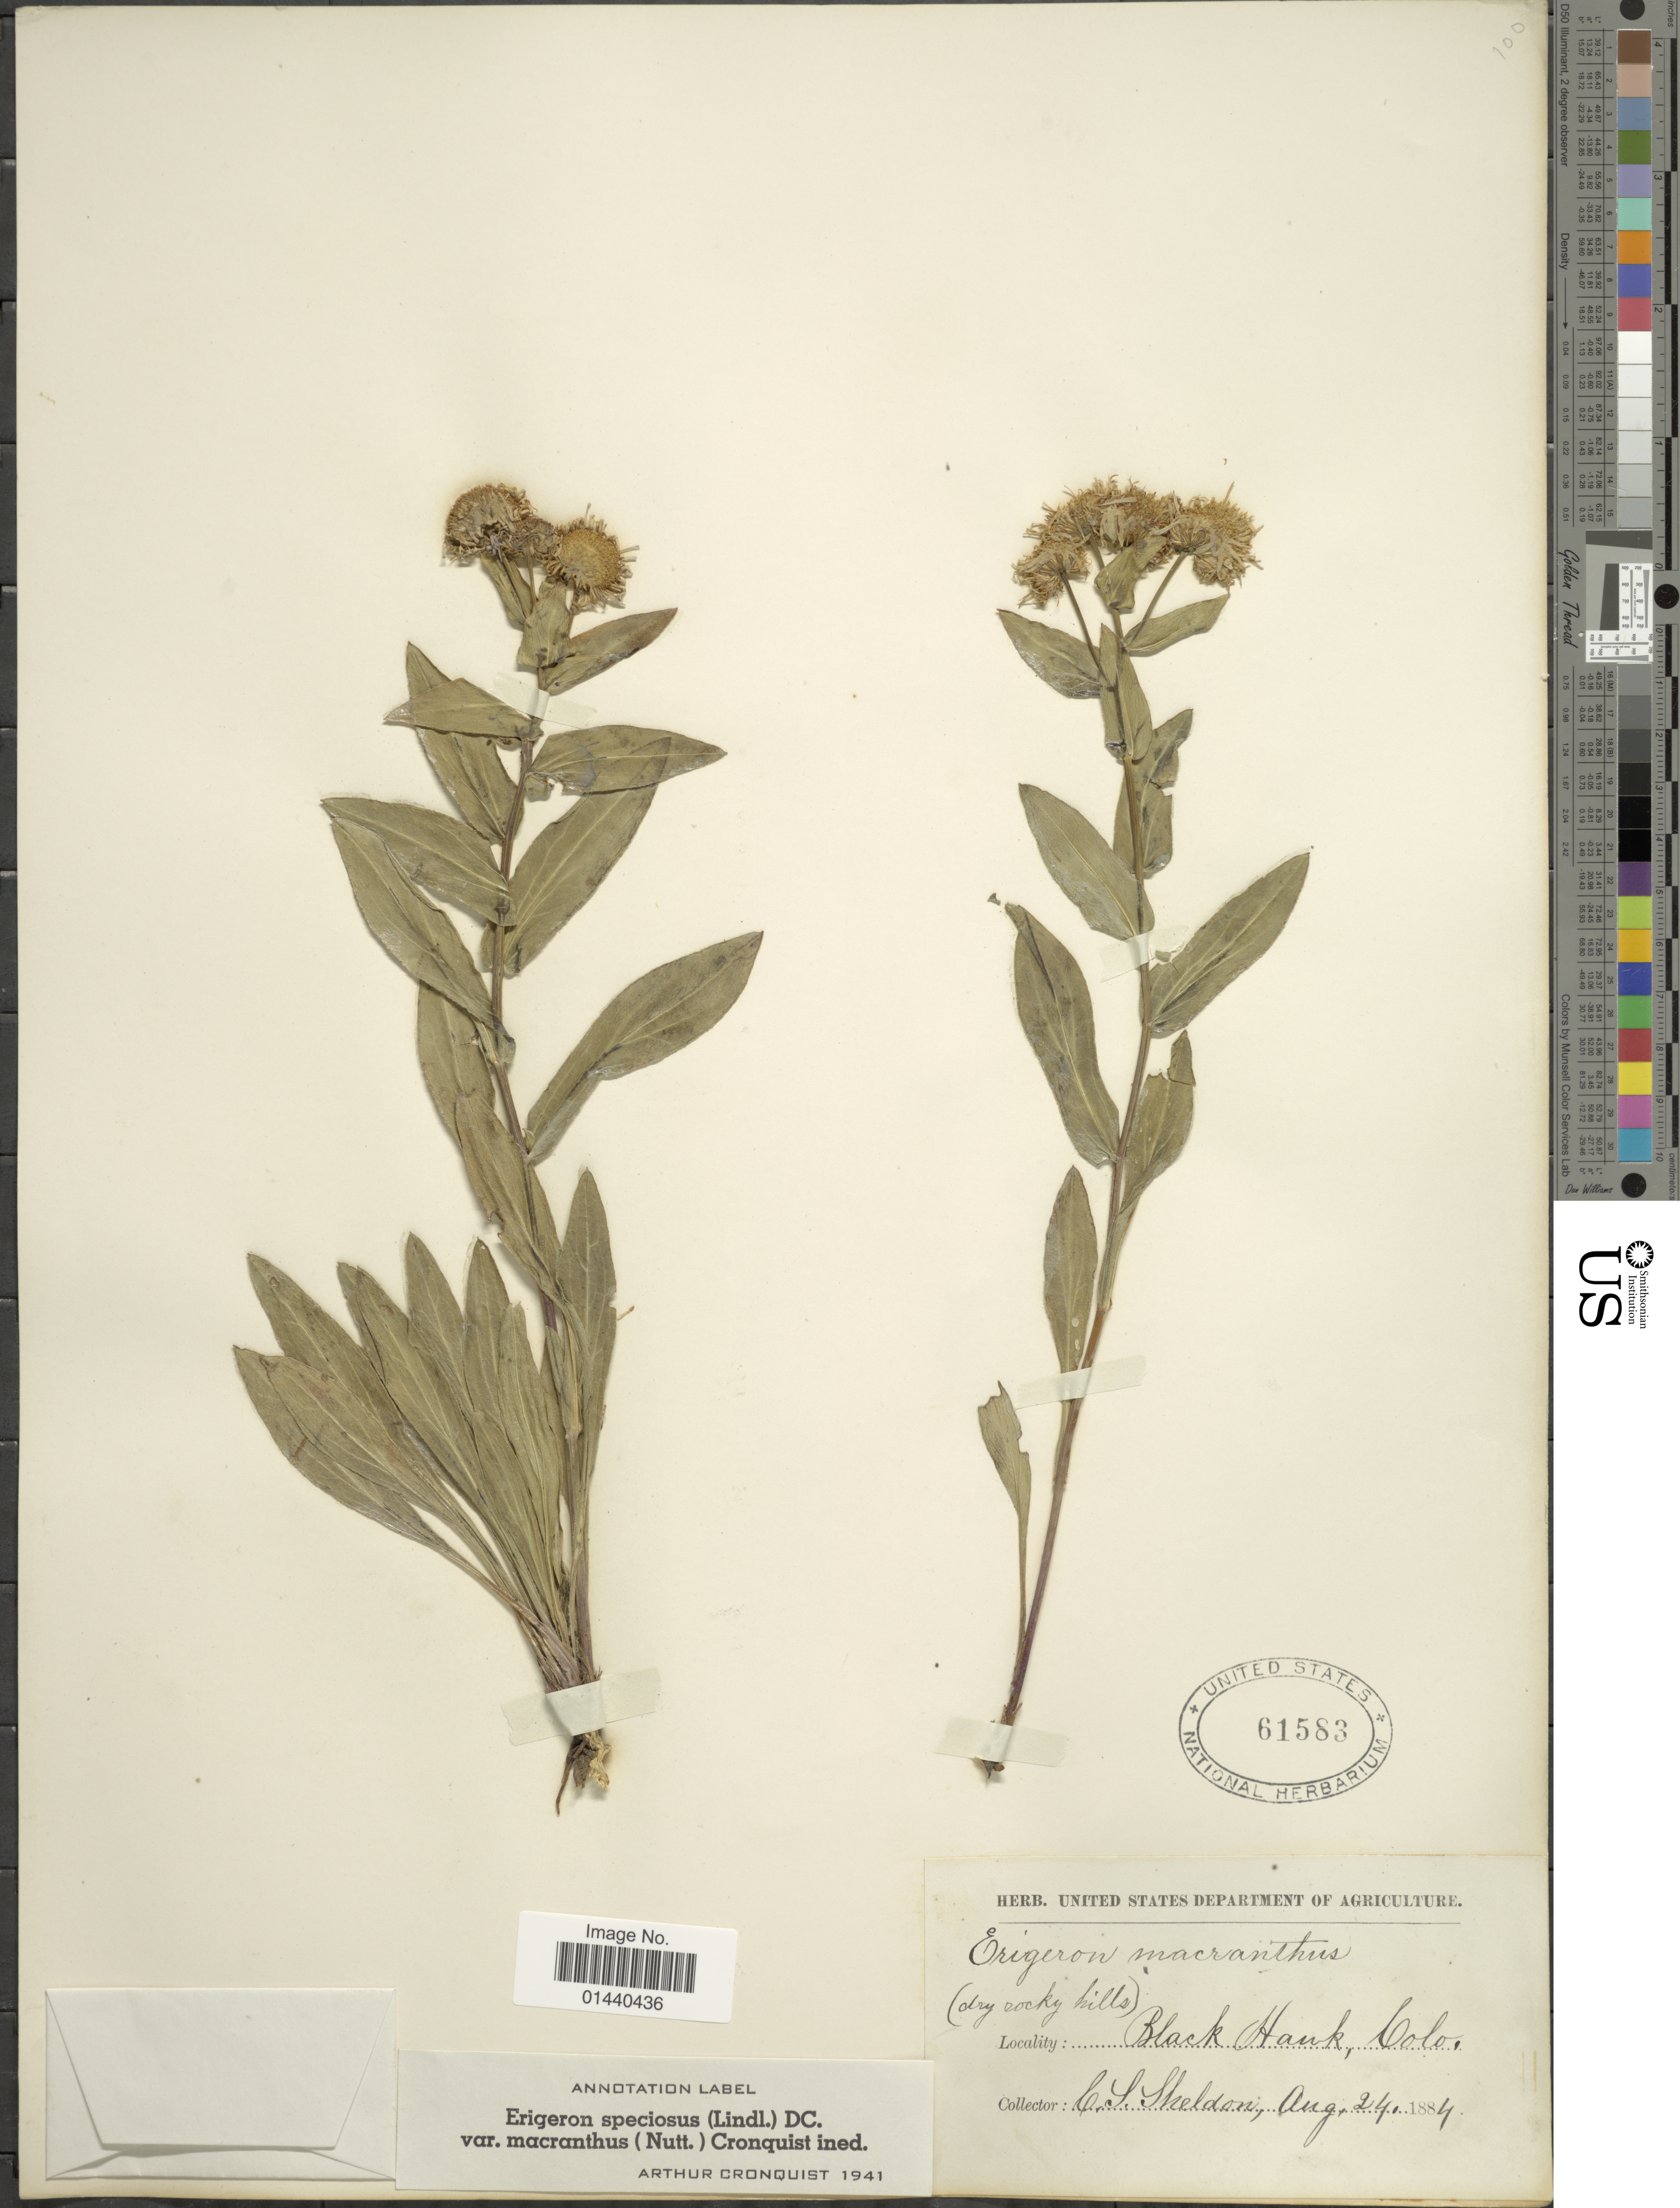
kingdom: Plantae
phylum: Tracheophyta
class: Magnoliopsida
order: Asterales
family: Asteraceae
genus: Erigeron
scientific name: Erigeron speciosus var. macranthus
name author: (Nutt.) Cronq.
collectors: C. S. Sheldon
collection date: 1884-08-24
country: United States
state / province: Colorado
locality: Black Hawk, Colo.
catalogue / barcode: US 61583